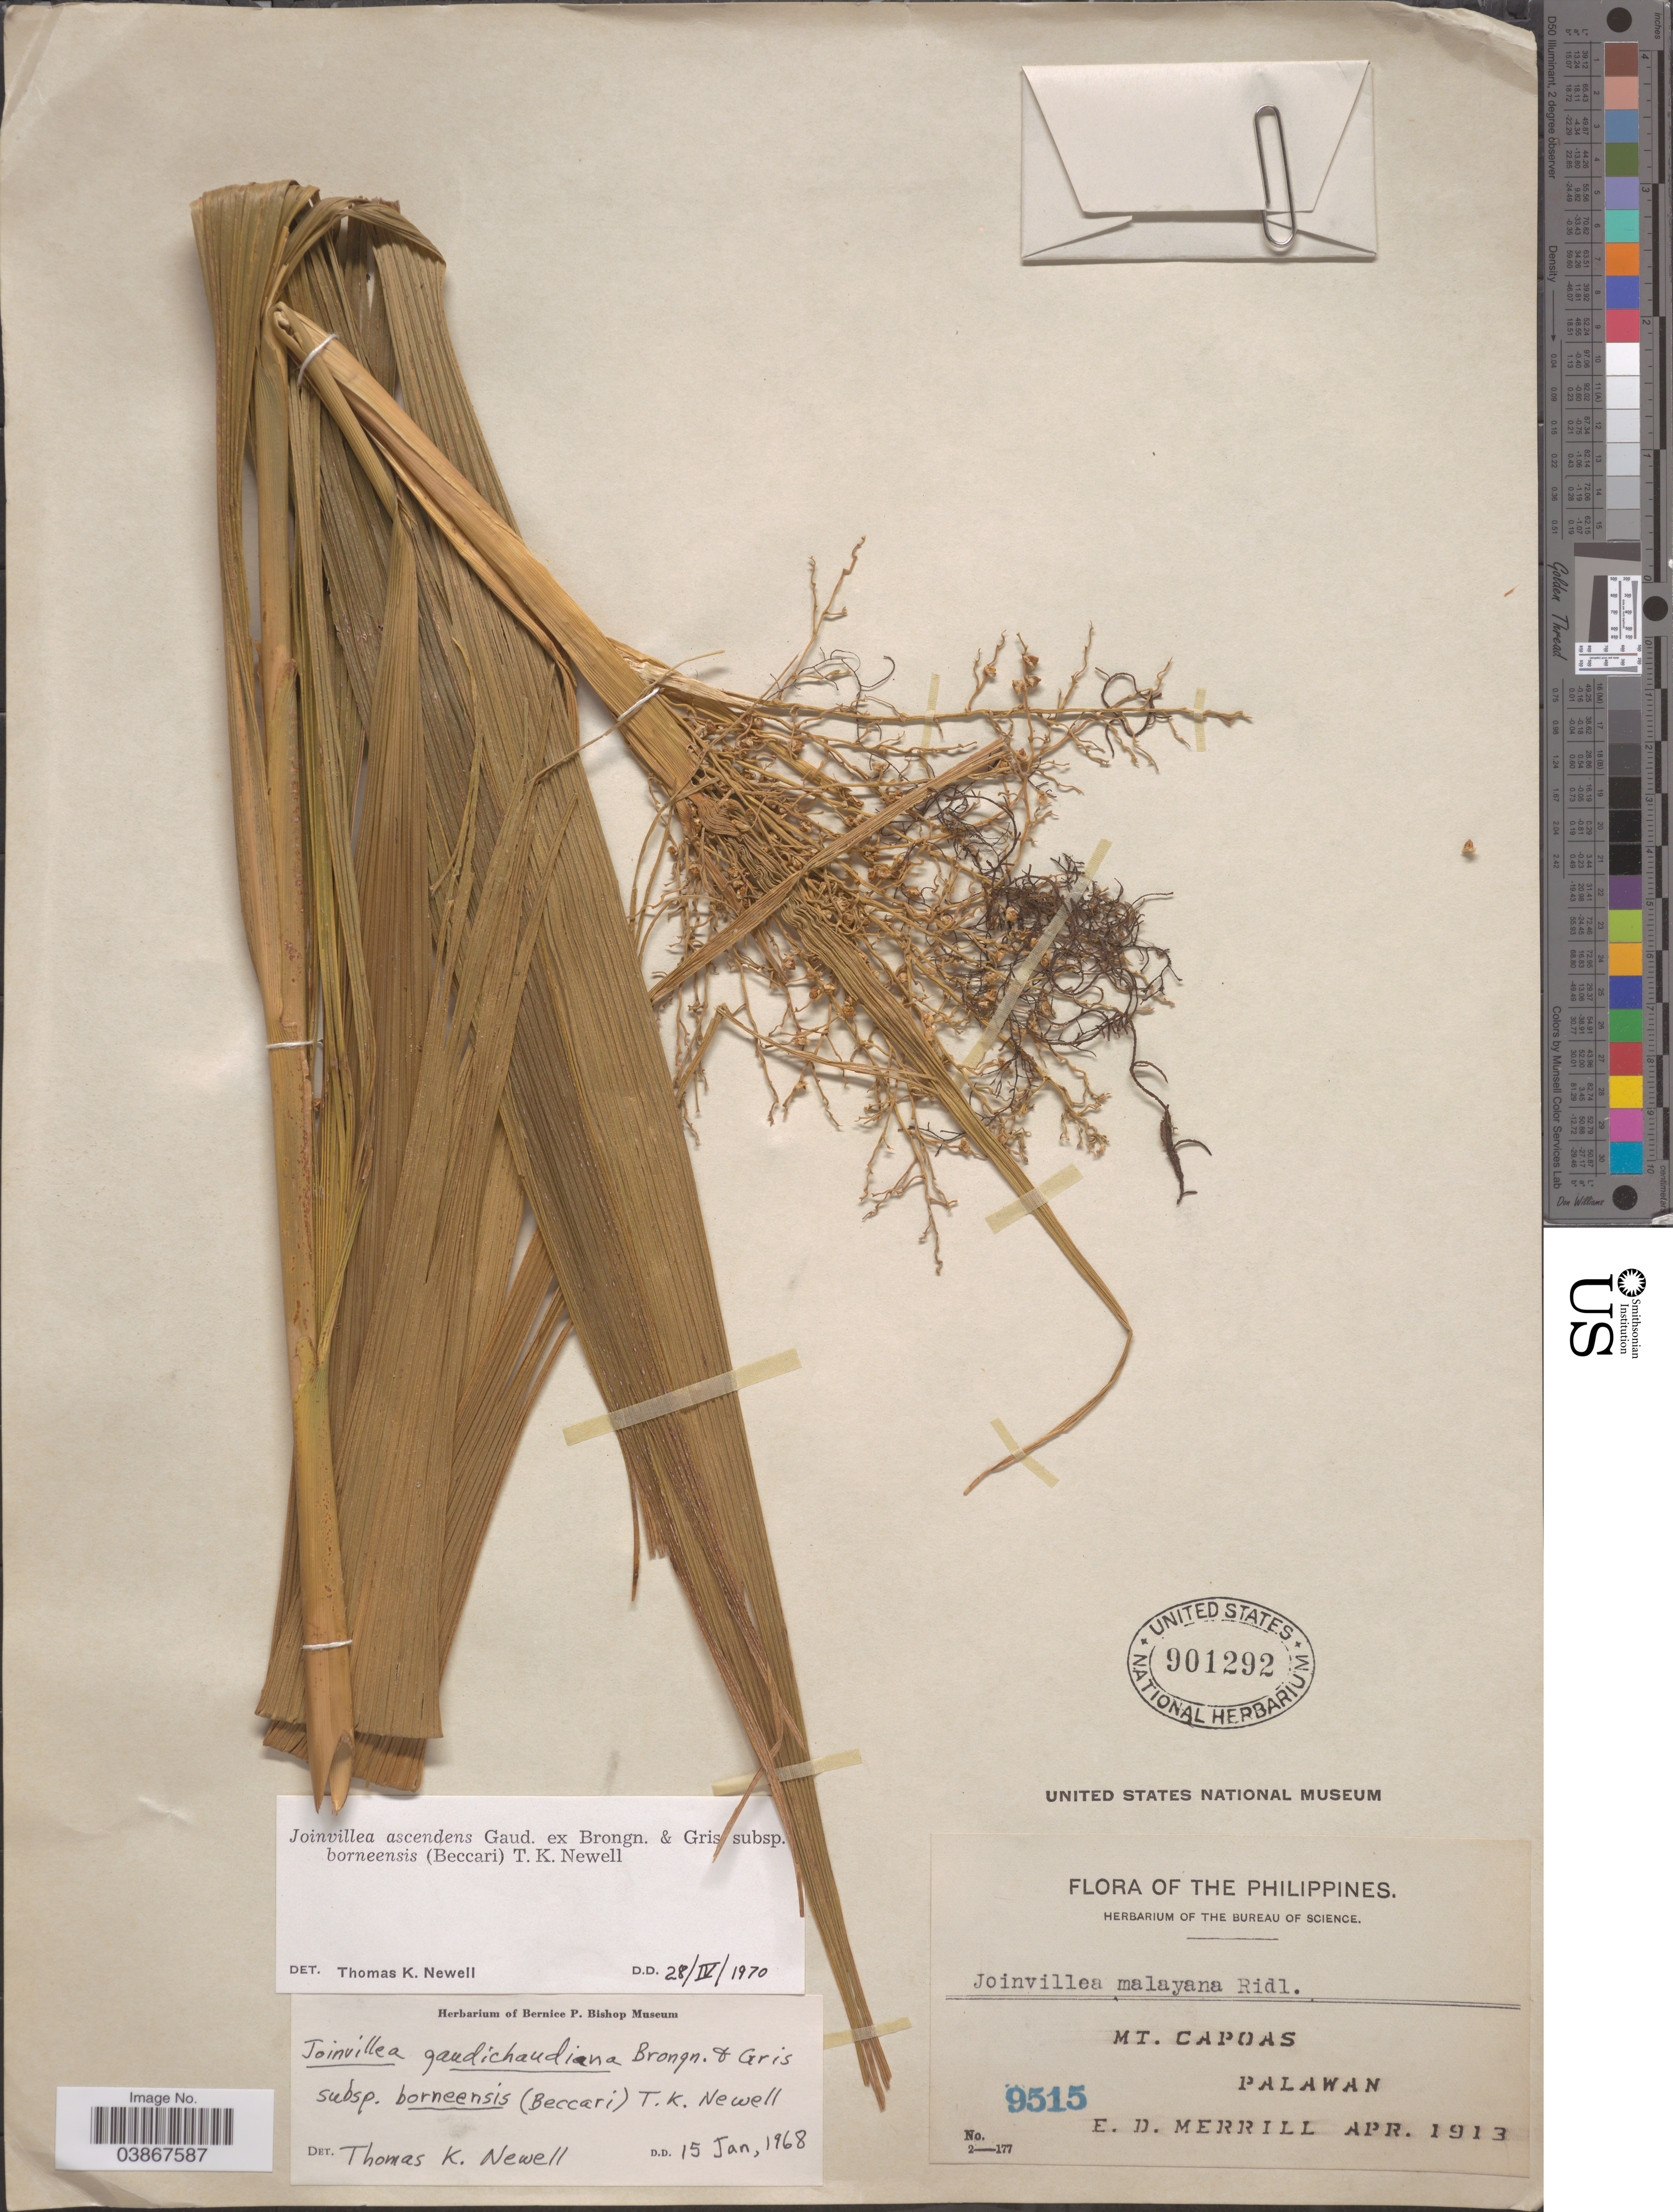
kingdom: Plantae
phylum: Tracheophyta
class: Liliopsida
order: Poales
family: Joinvilleaceae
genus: Joinvillea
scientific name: Joinvillea ascendens subsp. borneensis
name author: (Becc.) Newell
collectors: E. D. Merrill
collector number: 9515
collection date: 1913-04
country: Philippines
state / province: Mimaropa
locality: Mt. Capoas. Palawan.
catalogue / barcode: US 901292